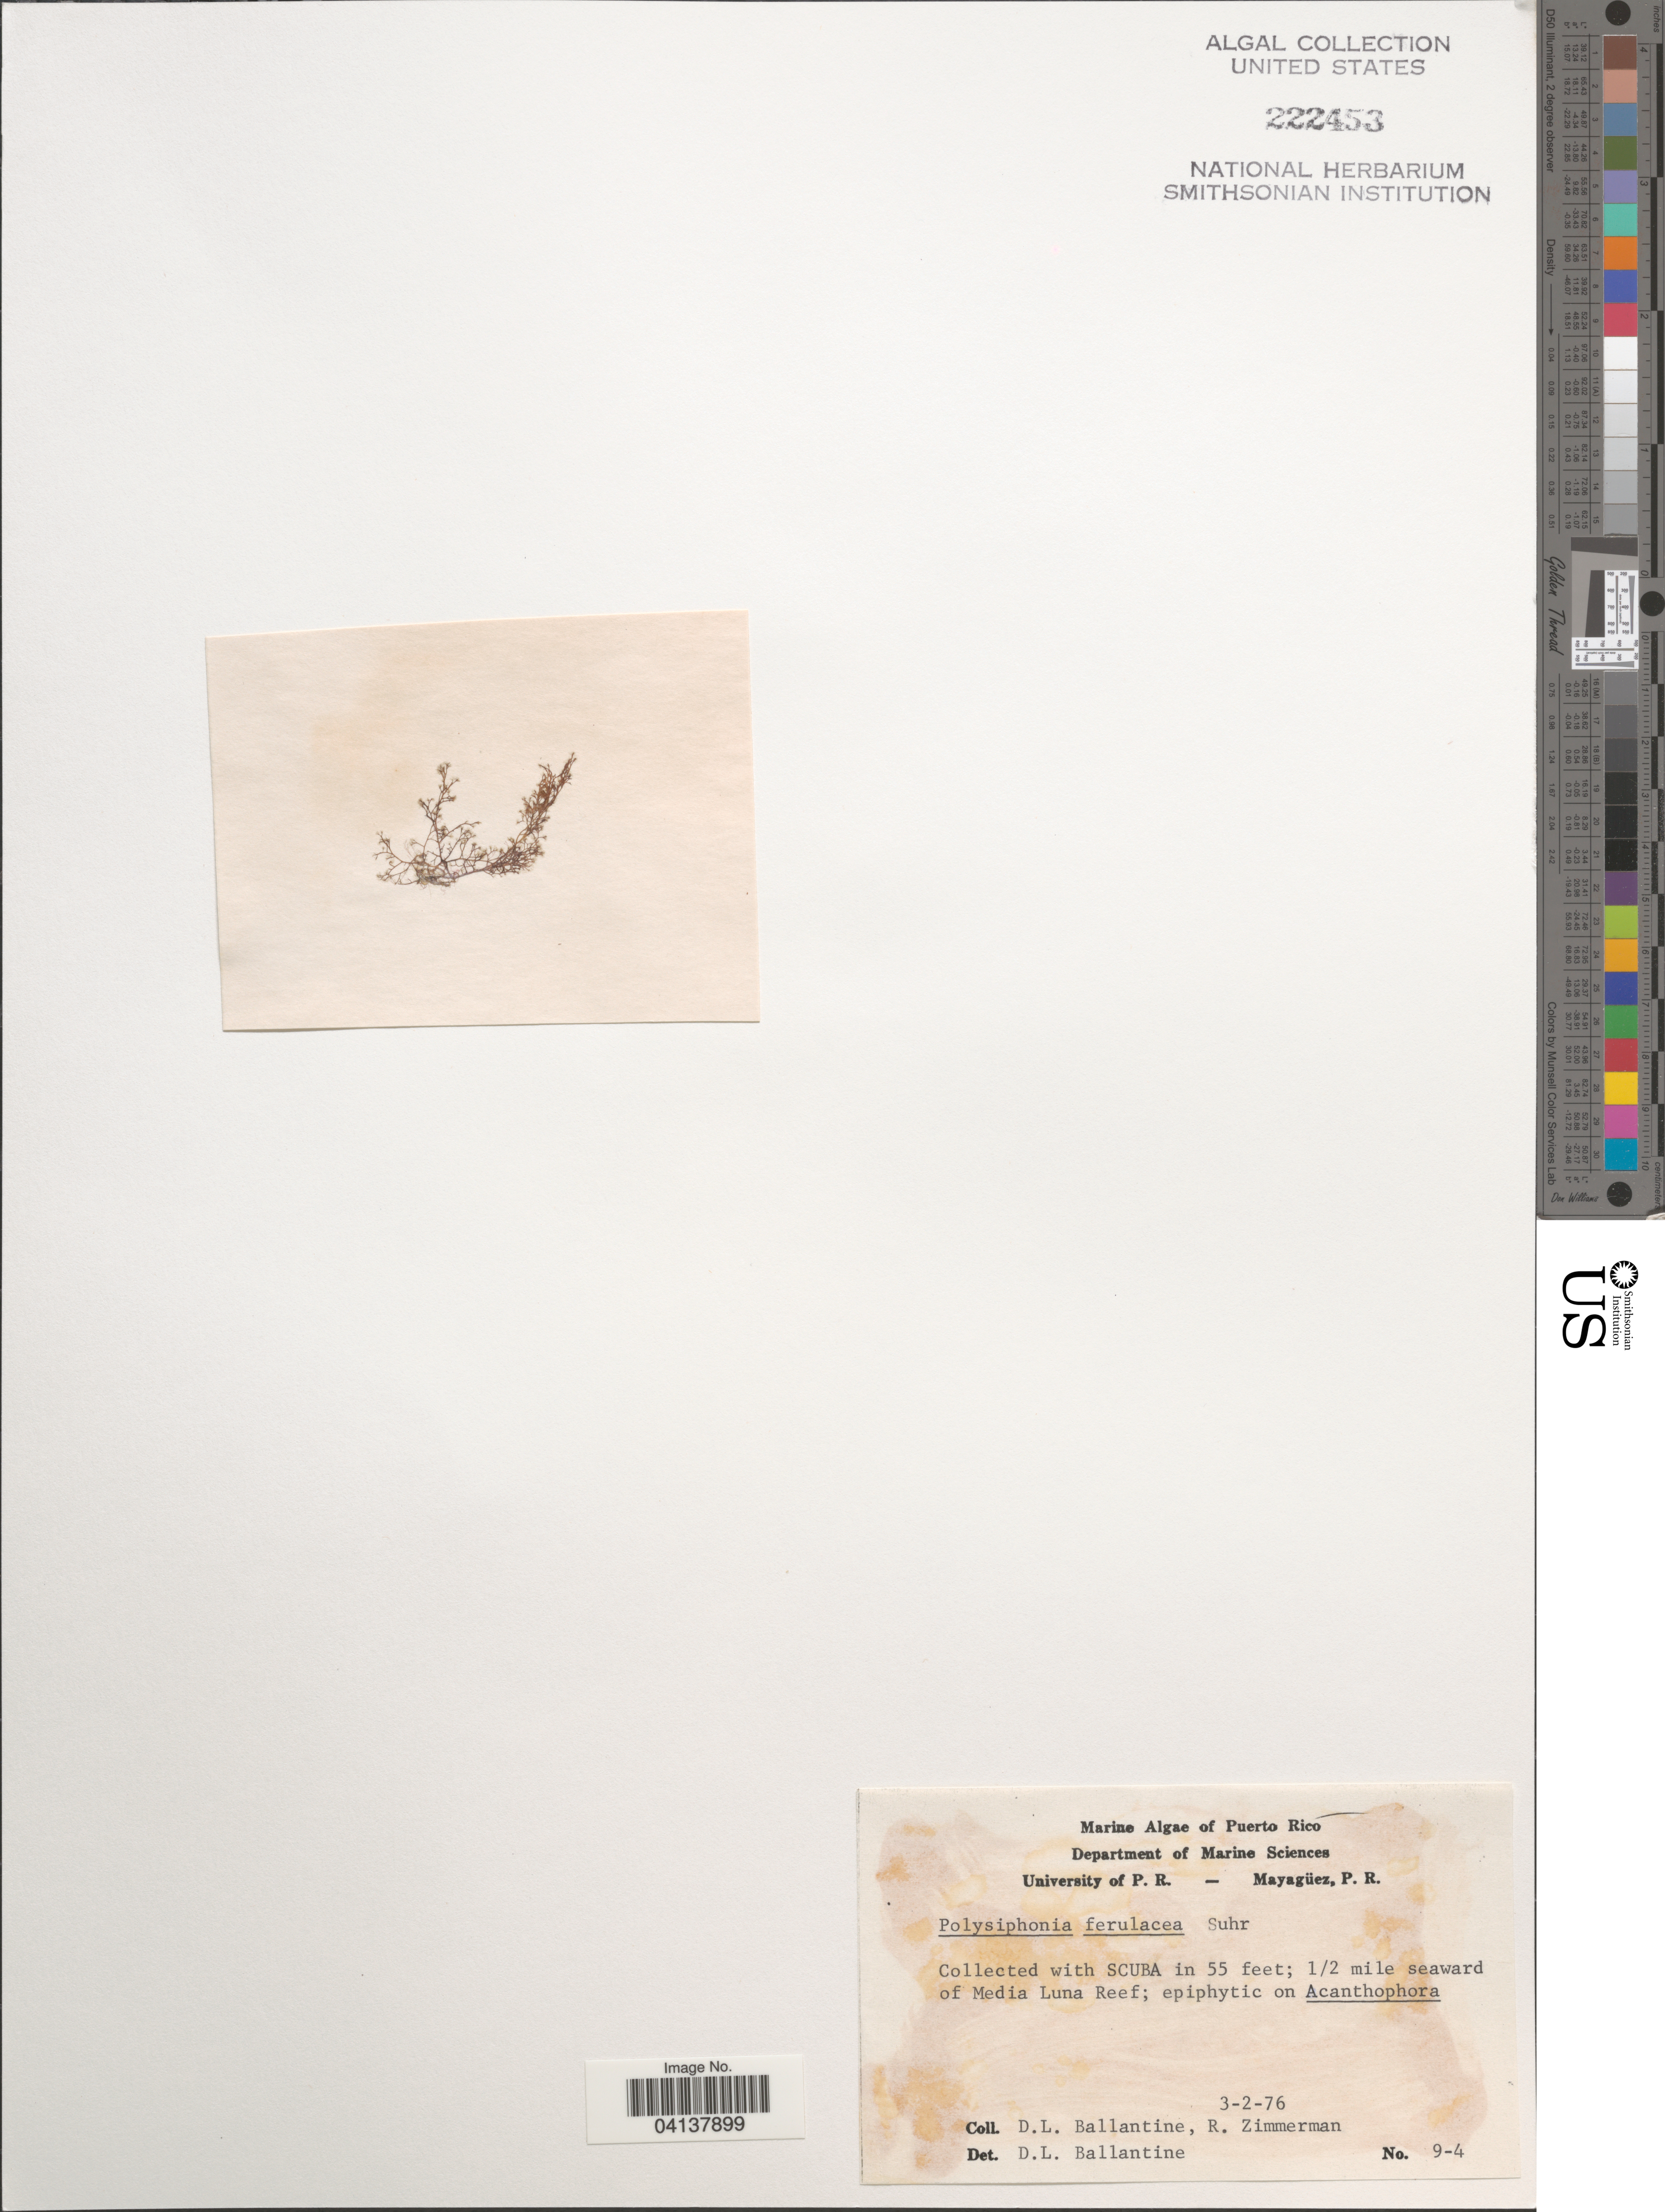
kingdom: Plantae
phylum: Rhodophyta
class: Florideophyceae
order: Ceramiales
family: Rhodomelaceae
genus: Melanothamnus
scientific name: Melanothamnus ferulaceus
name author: (Suhr ex J. Agardh) Diaz-Tapia & Maggs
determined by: Algae name updating Project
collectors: D.L. Ballantine & R. Zimmerman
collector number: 9-4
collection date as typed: Transcribed d/m/y: 3/2/76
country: Puerto Rico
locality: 1/2 miles seaward of Media Luna Reef.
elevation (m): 17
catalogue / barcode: US 222453